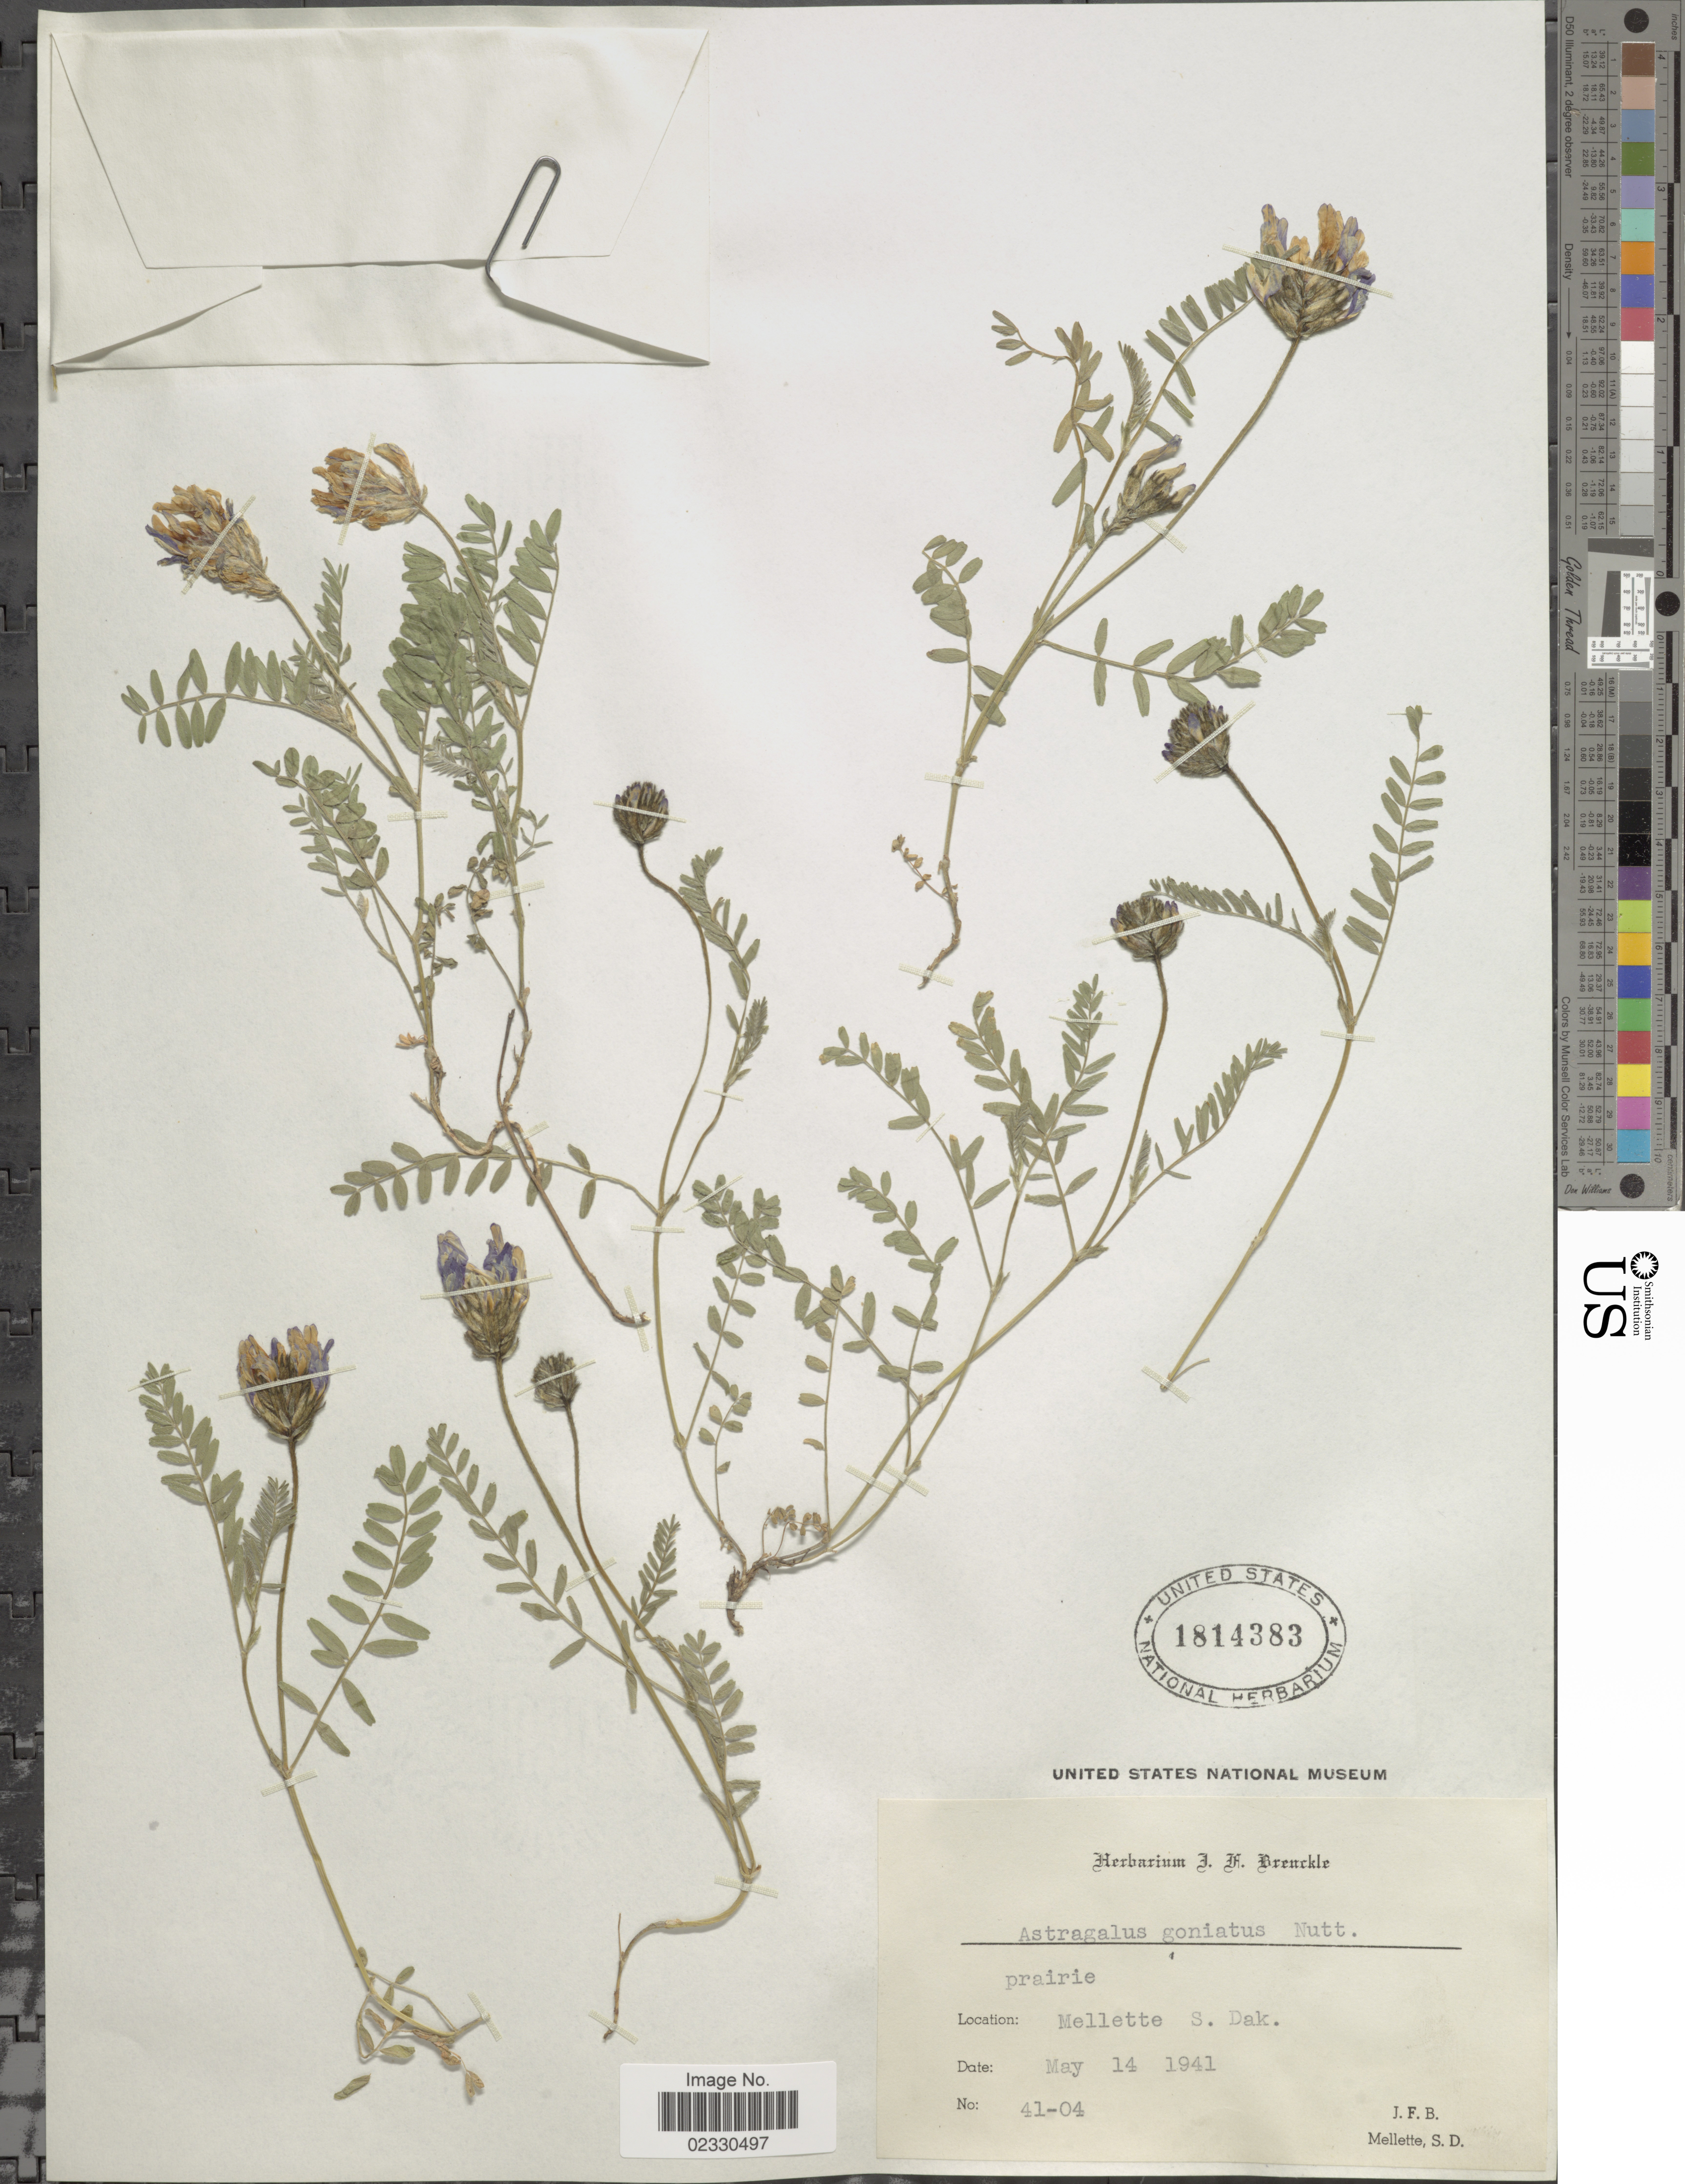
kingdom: Plantae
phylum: Tracheophyta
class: Magnoliopsida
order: Fabales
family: Fabaceae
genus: Astragalus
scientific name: Astragalus dasyglottis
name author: DC.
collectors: Ex herb. J. A. Drenckle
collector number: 41-04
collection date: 1941-05-14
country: United States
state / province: South Dakota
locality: Mellettte S. Dak.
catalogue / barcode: US 1814383